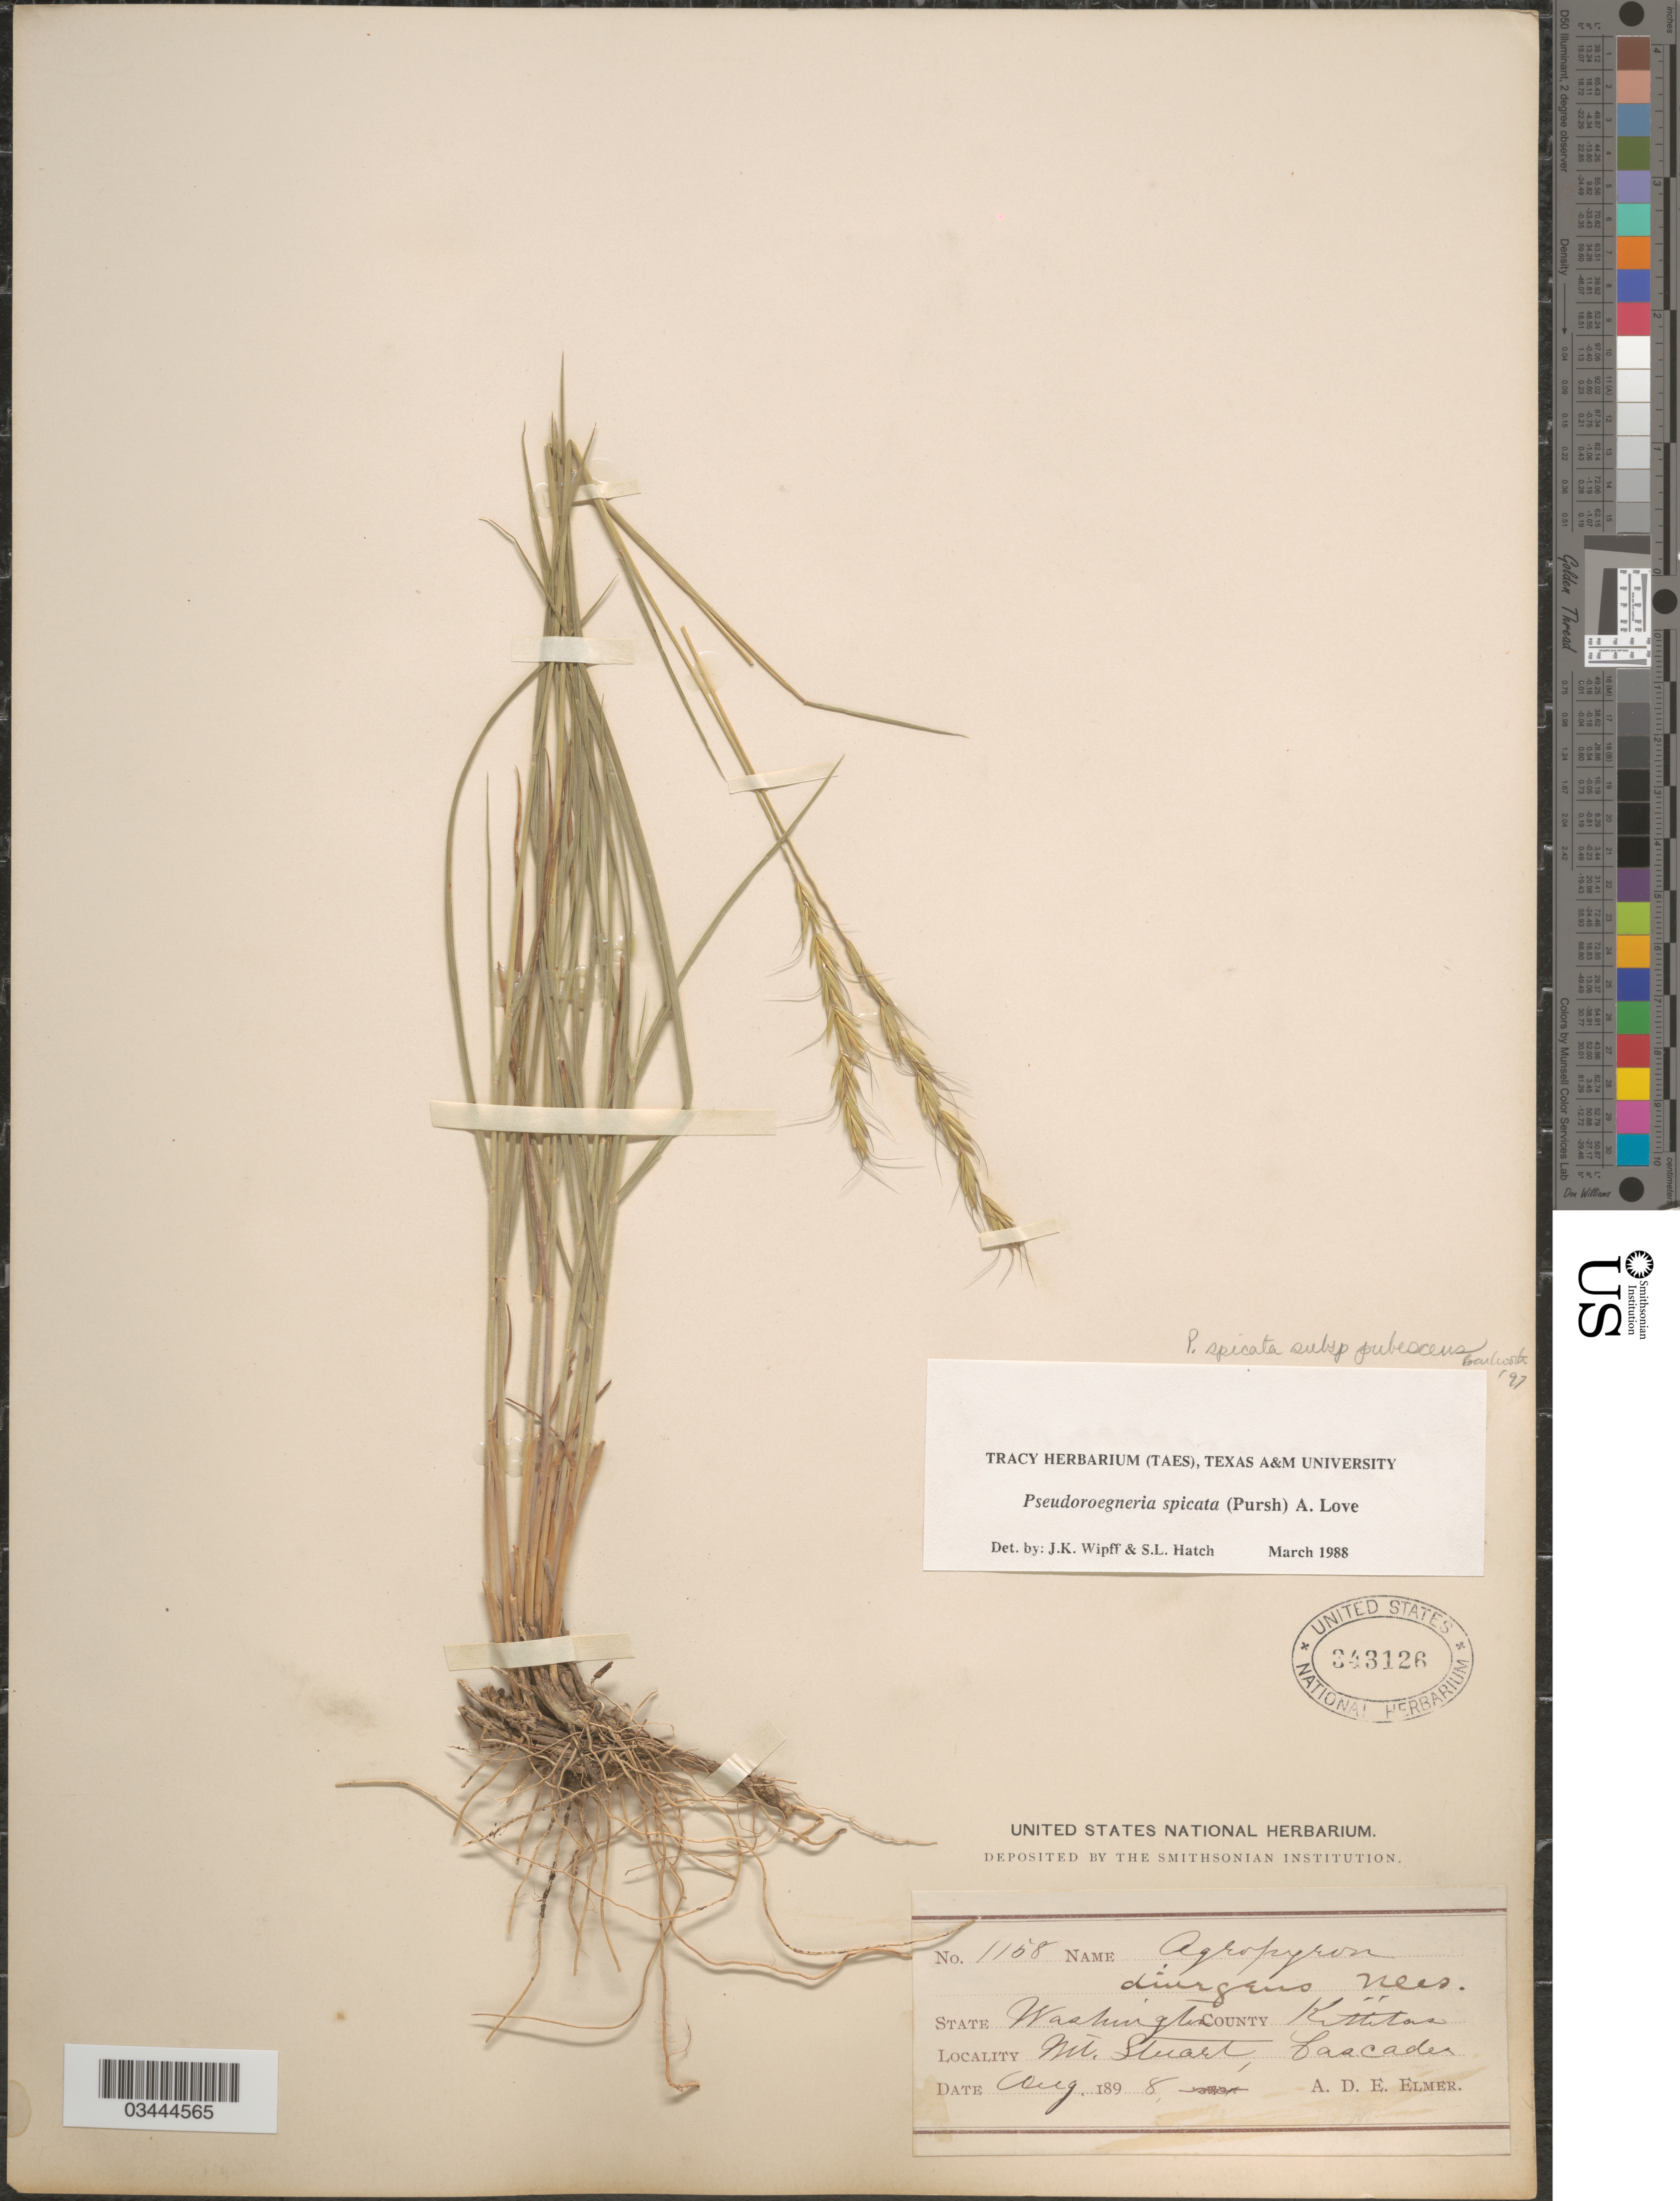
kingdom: Plantae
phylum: Tracheophyta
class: Liliopsida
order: Poales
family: Poaceae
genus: Pseudoroegneria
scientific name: Pseudoroegneria spicata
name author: (Pursh) Á. Löve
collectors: A. D. E. Elmer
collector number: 1158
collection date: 1898-08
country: United States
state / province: Washington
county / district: Kittitas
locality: County Kittitas. Mt. Stuart, Cascades.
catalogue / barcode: US 343126